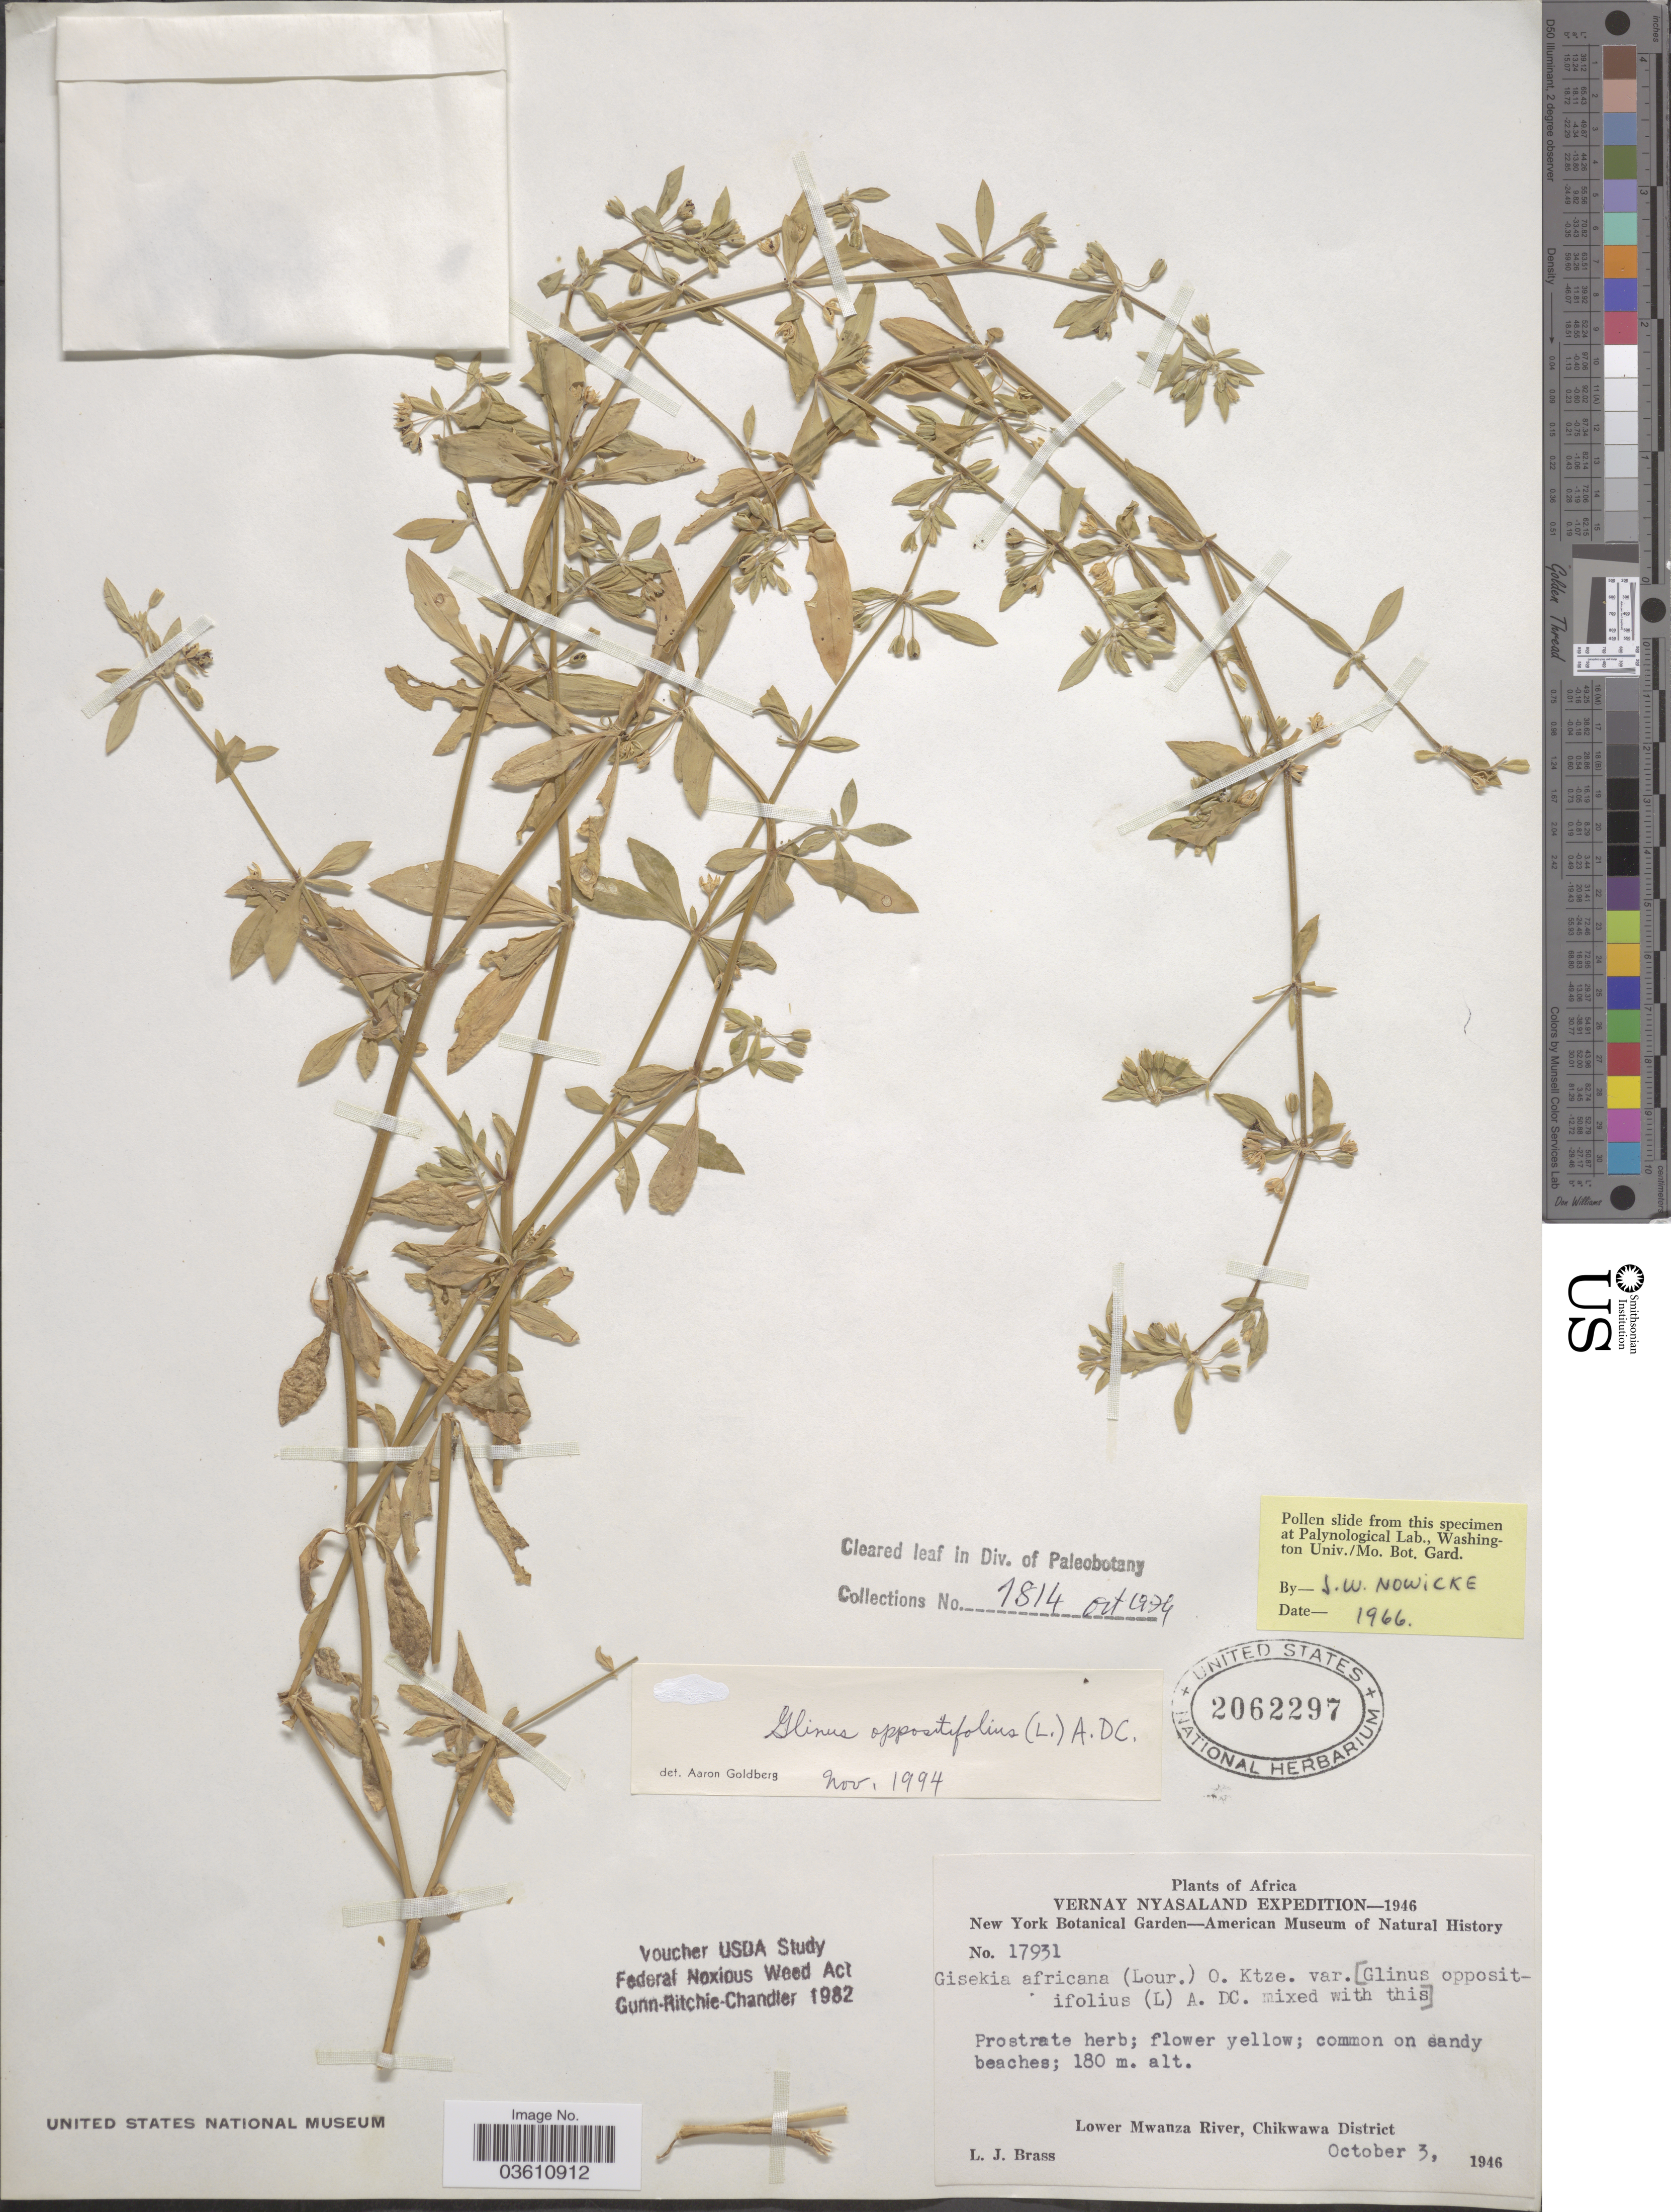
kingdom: Plantae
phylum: Tracheophyta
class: Magnoliopsida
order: Caryophyllales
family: Molluginaceae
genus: Glinus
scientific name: Glinus oppositifolius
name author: (L.) Aug. DC.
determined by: Goldberg, Aaron, (US), NMNH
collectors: L. J. Brass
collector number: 17931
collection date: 1946-10-03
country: Malawi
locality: Vernay Nyasaland. Lower Mwanza River, Chikwawa District.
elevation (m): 180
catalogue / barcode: US 2062297